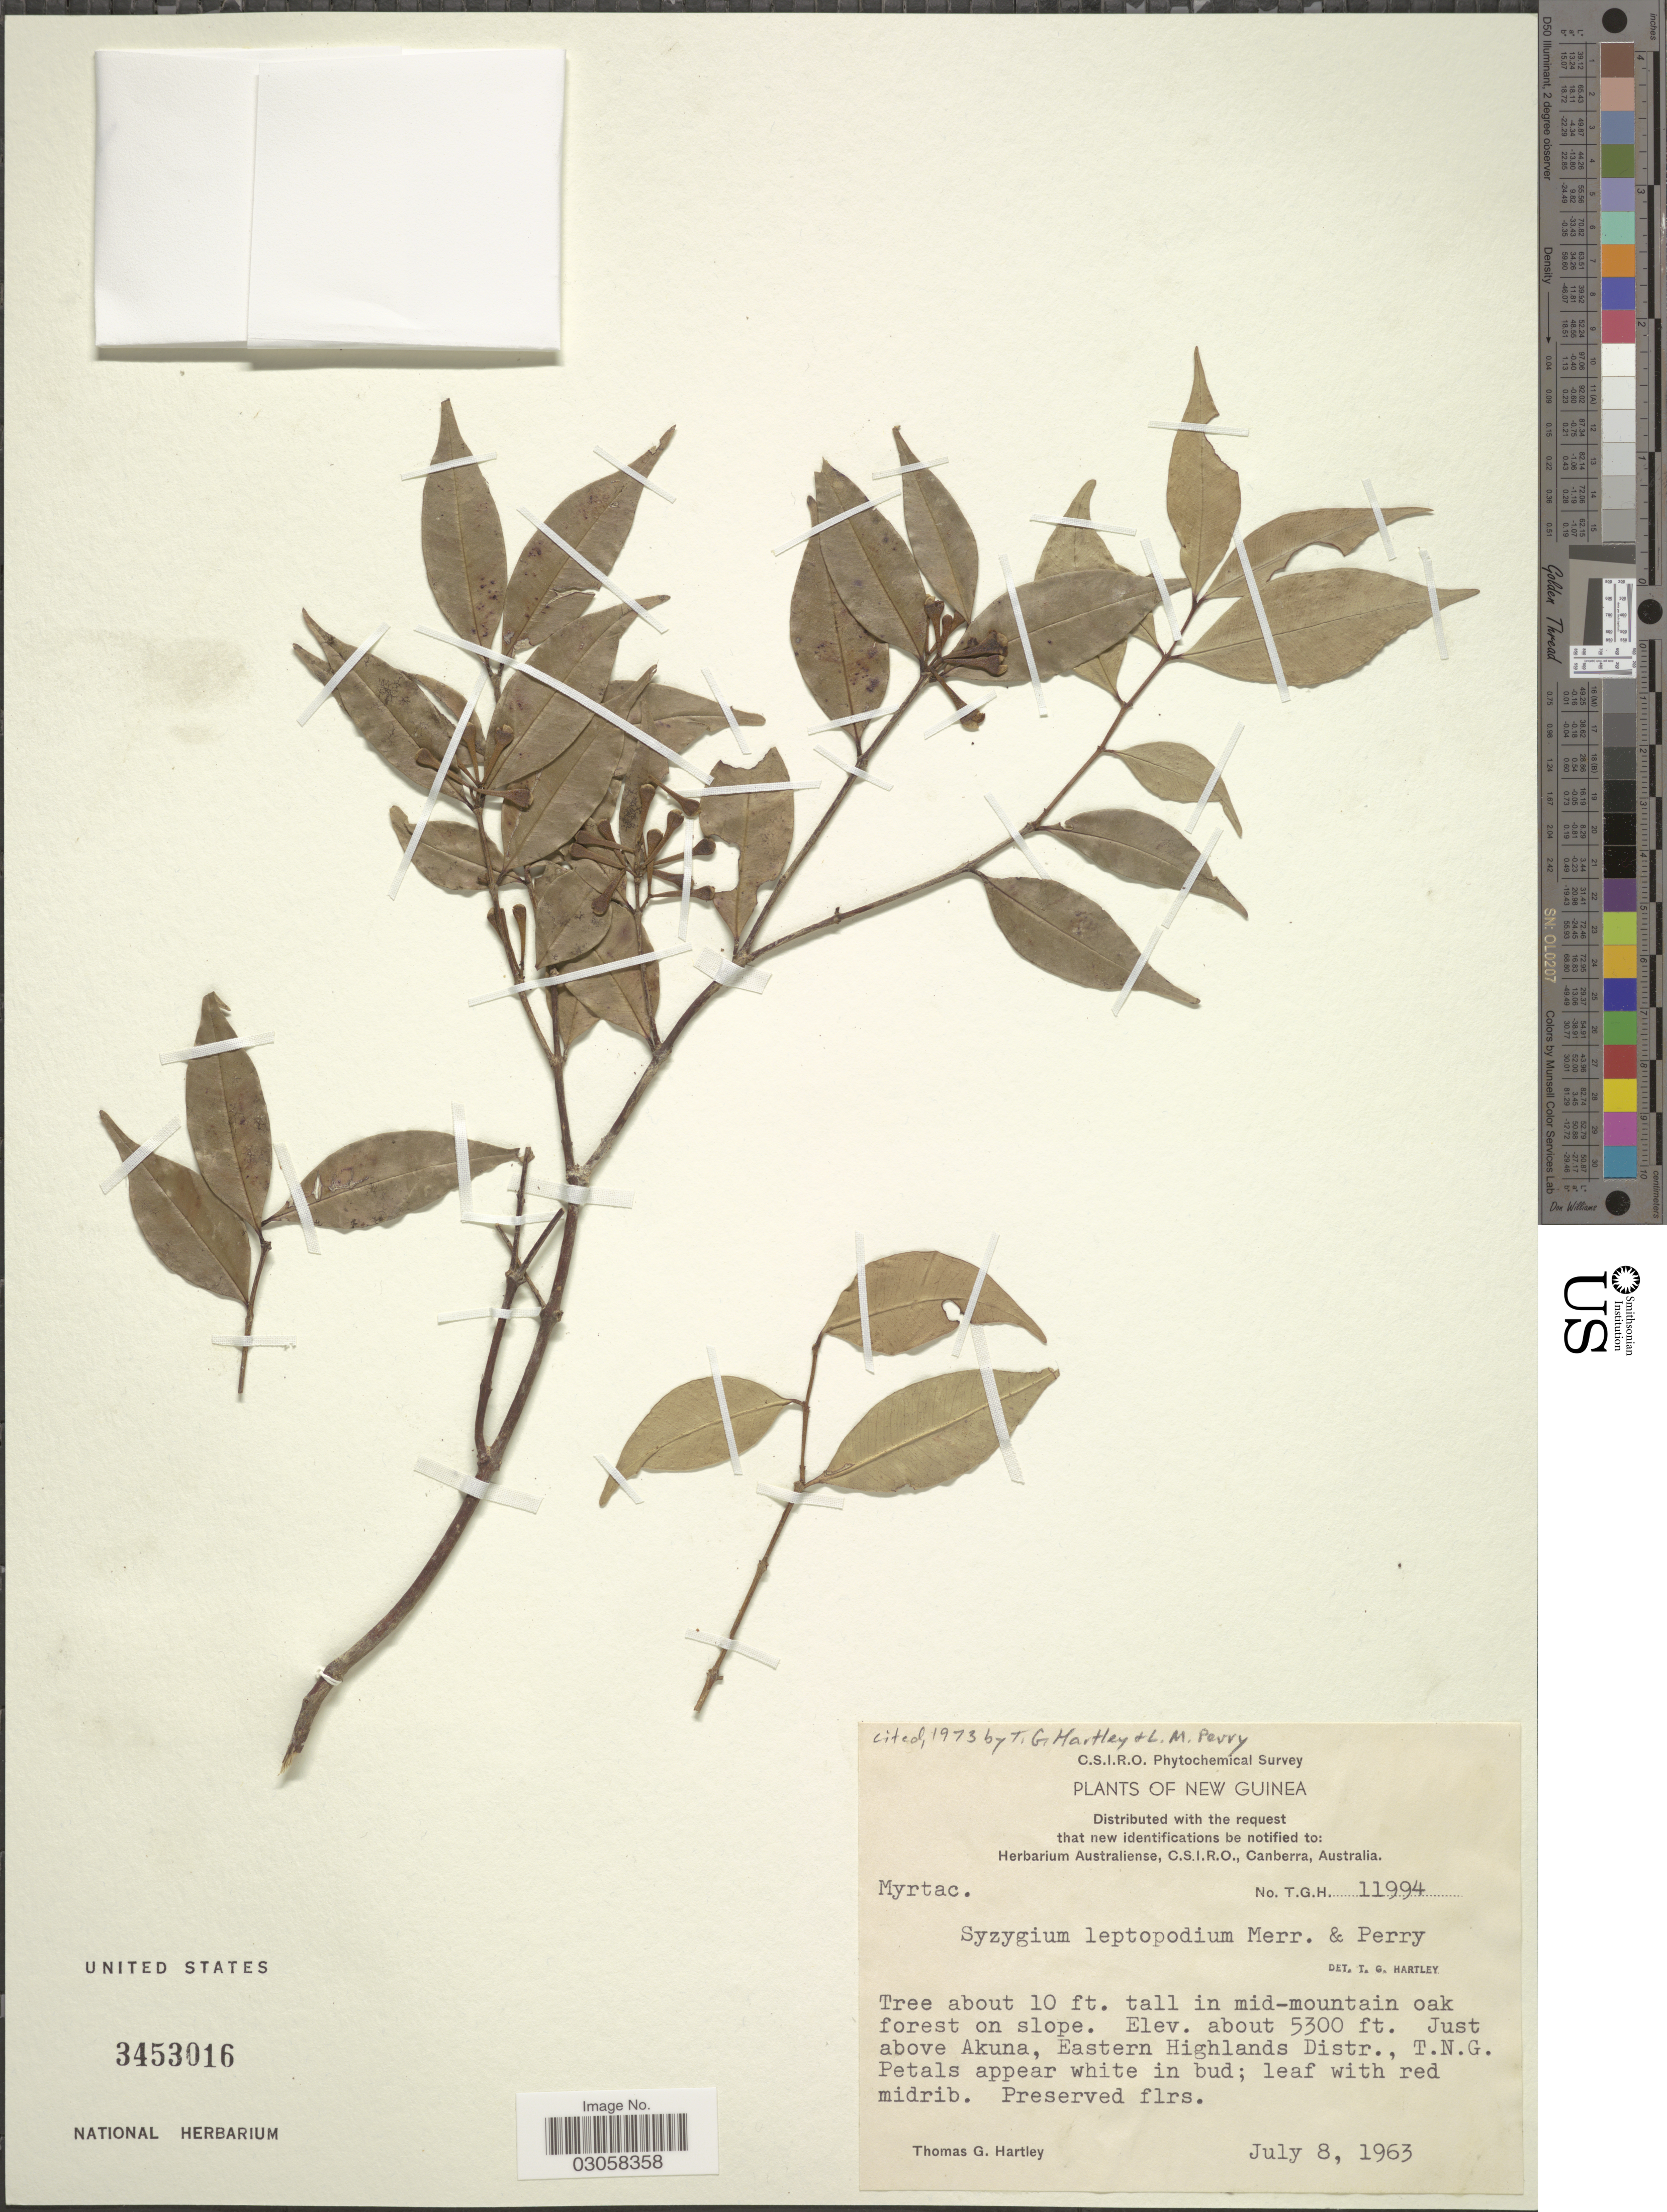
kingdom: Plantae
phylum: Tracheophyta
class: Magnoliopsida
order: Myrtales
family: Myrtaceae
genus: Syzygium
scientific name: Syzygium leptopodium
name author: Merr. & L.M. Perry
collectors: T. G. Hartley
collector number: T.G.H.11994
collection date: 1963-07-08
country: Papua New Guinea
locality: New Guinea. Just above Akuna, Eastern Highlands Distr., T. N. G.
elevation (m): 1615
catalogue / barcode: US 3453016